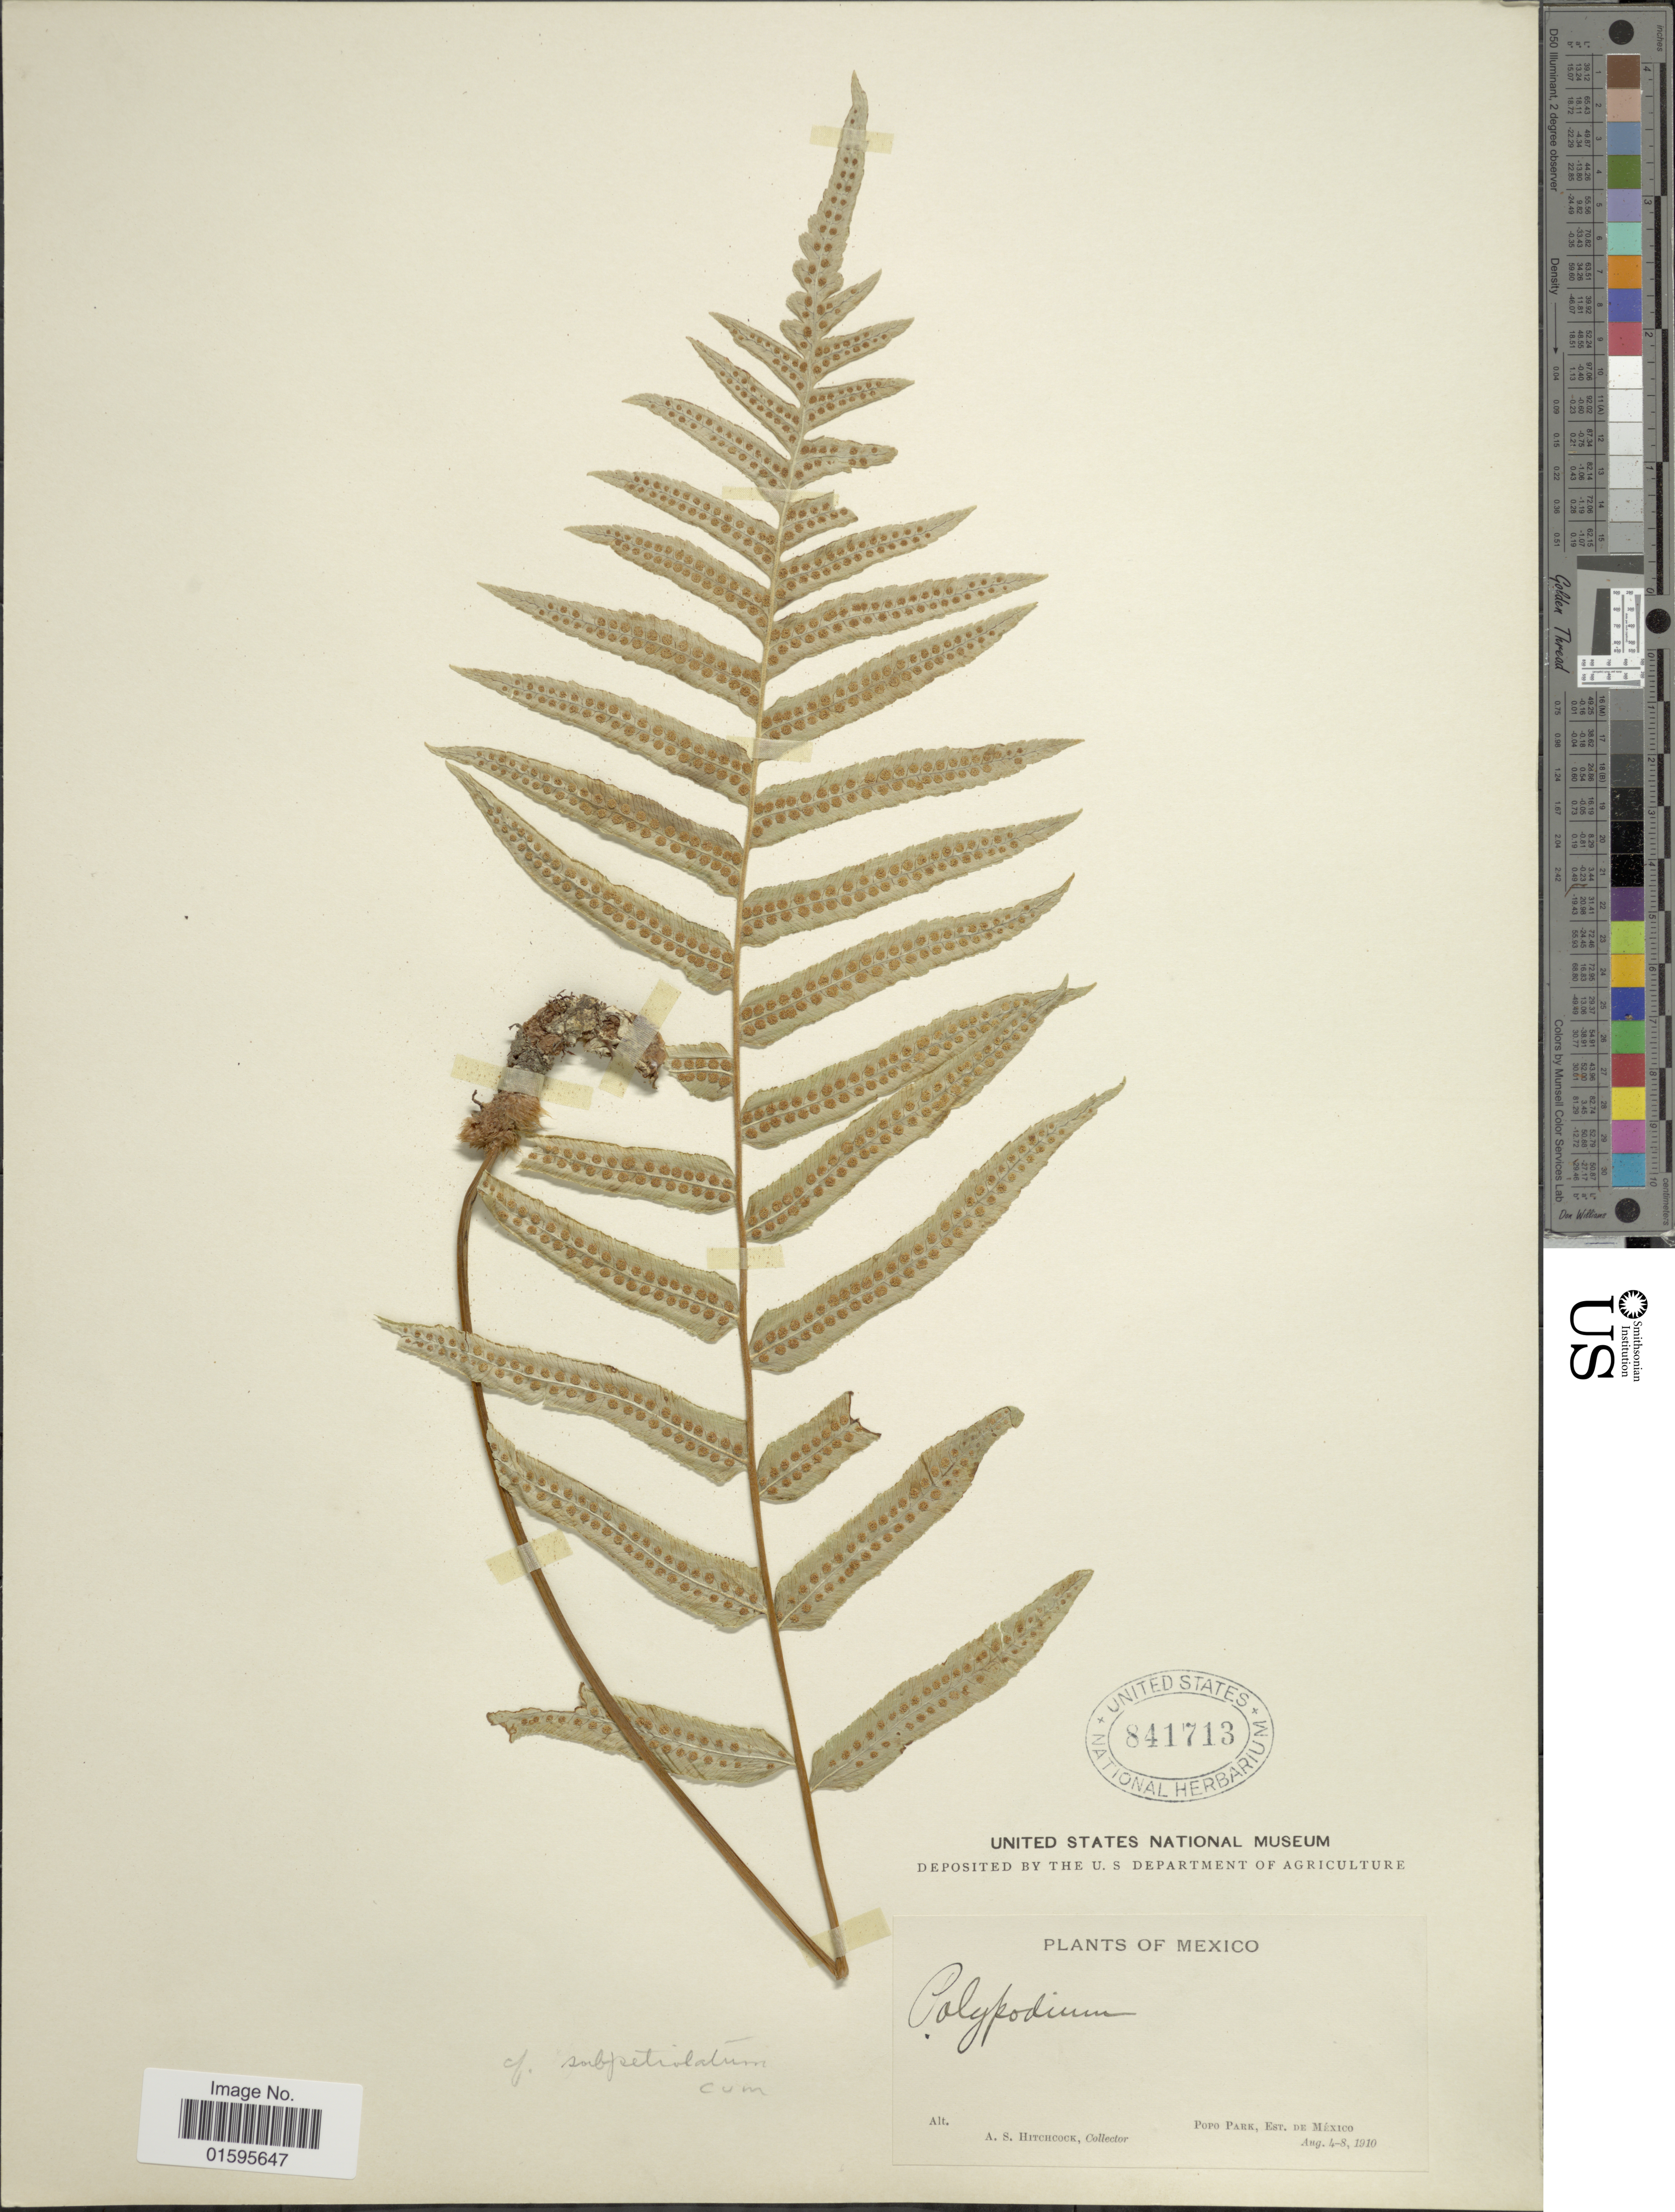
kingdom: Plantae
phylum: Tracheophyta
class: Polypodiopsida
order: Polypodiales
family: Polypodiaceae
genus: Polypodium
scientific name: Polypodium subpetiolatum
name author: Hook.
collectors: A. S. Hitchcock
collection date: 1910-08-04/1910-08-08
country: Mexico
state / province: México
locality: Popo Park, Est. de Mexico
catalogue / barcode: US 841713